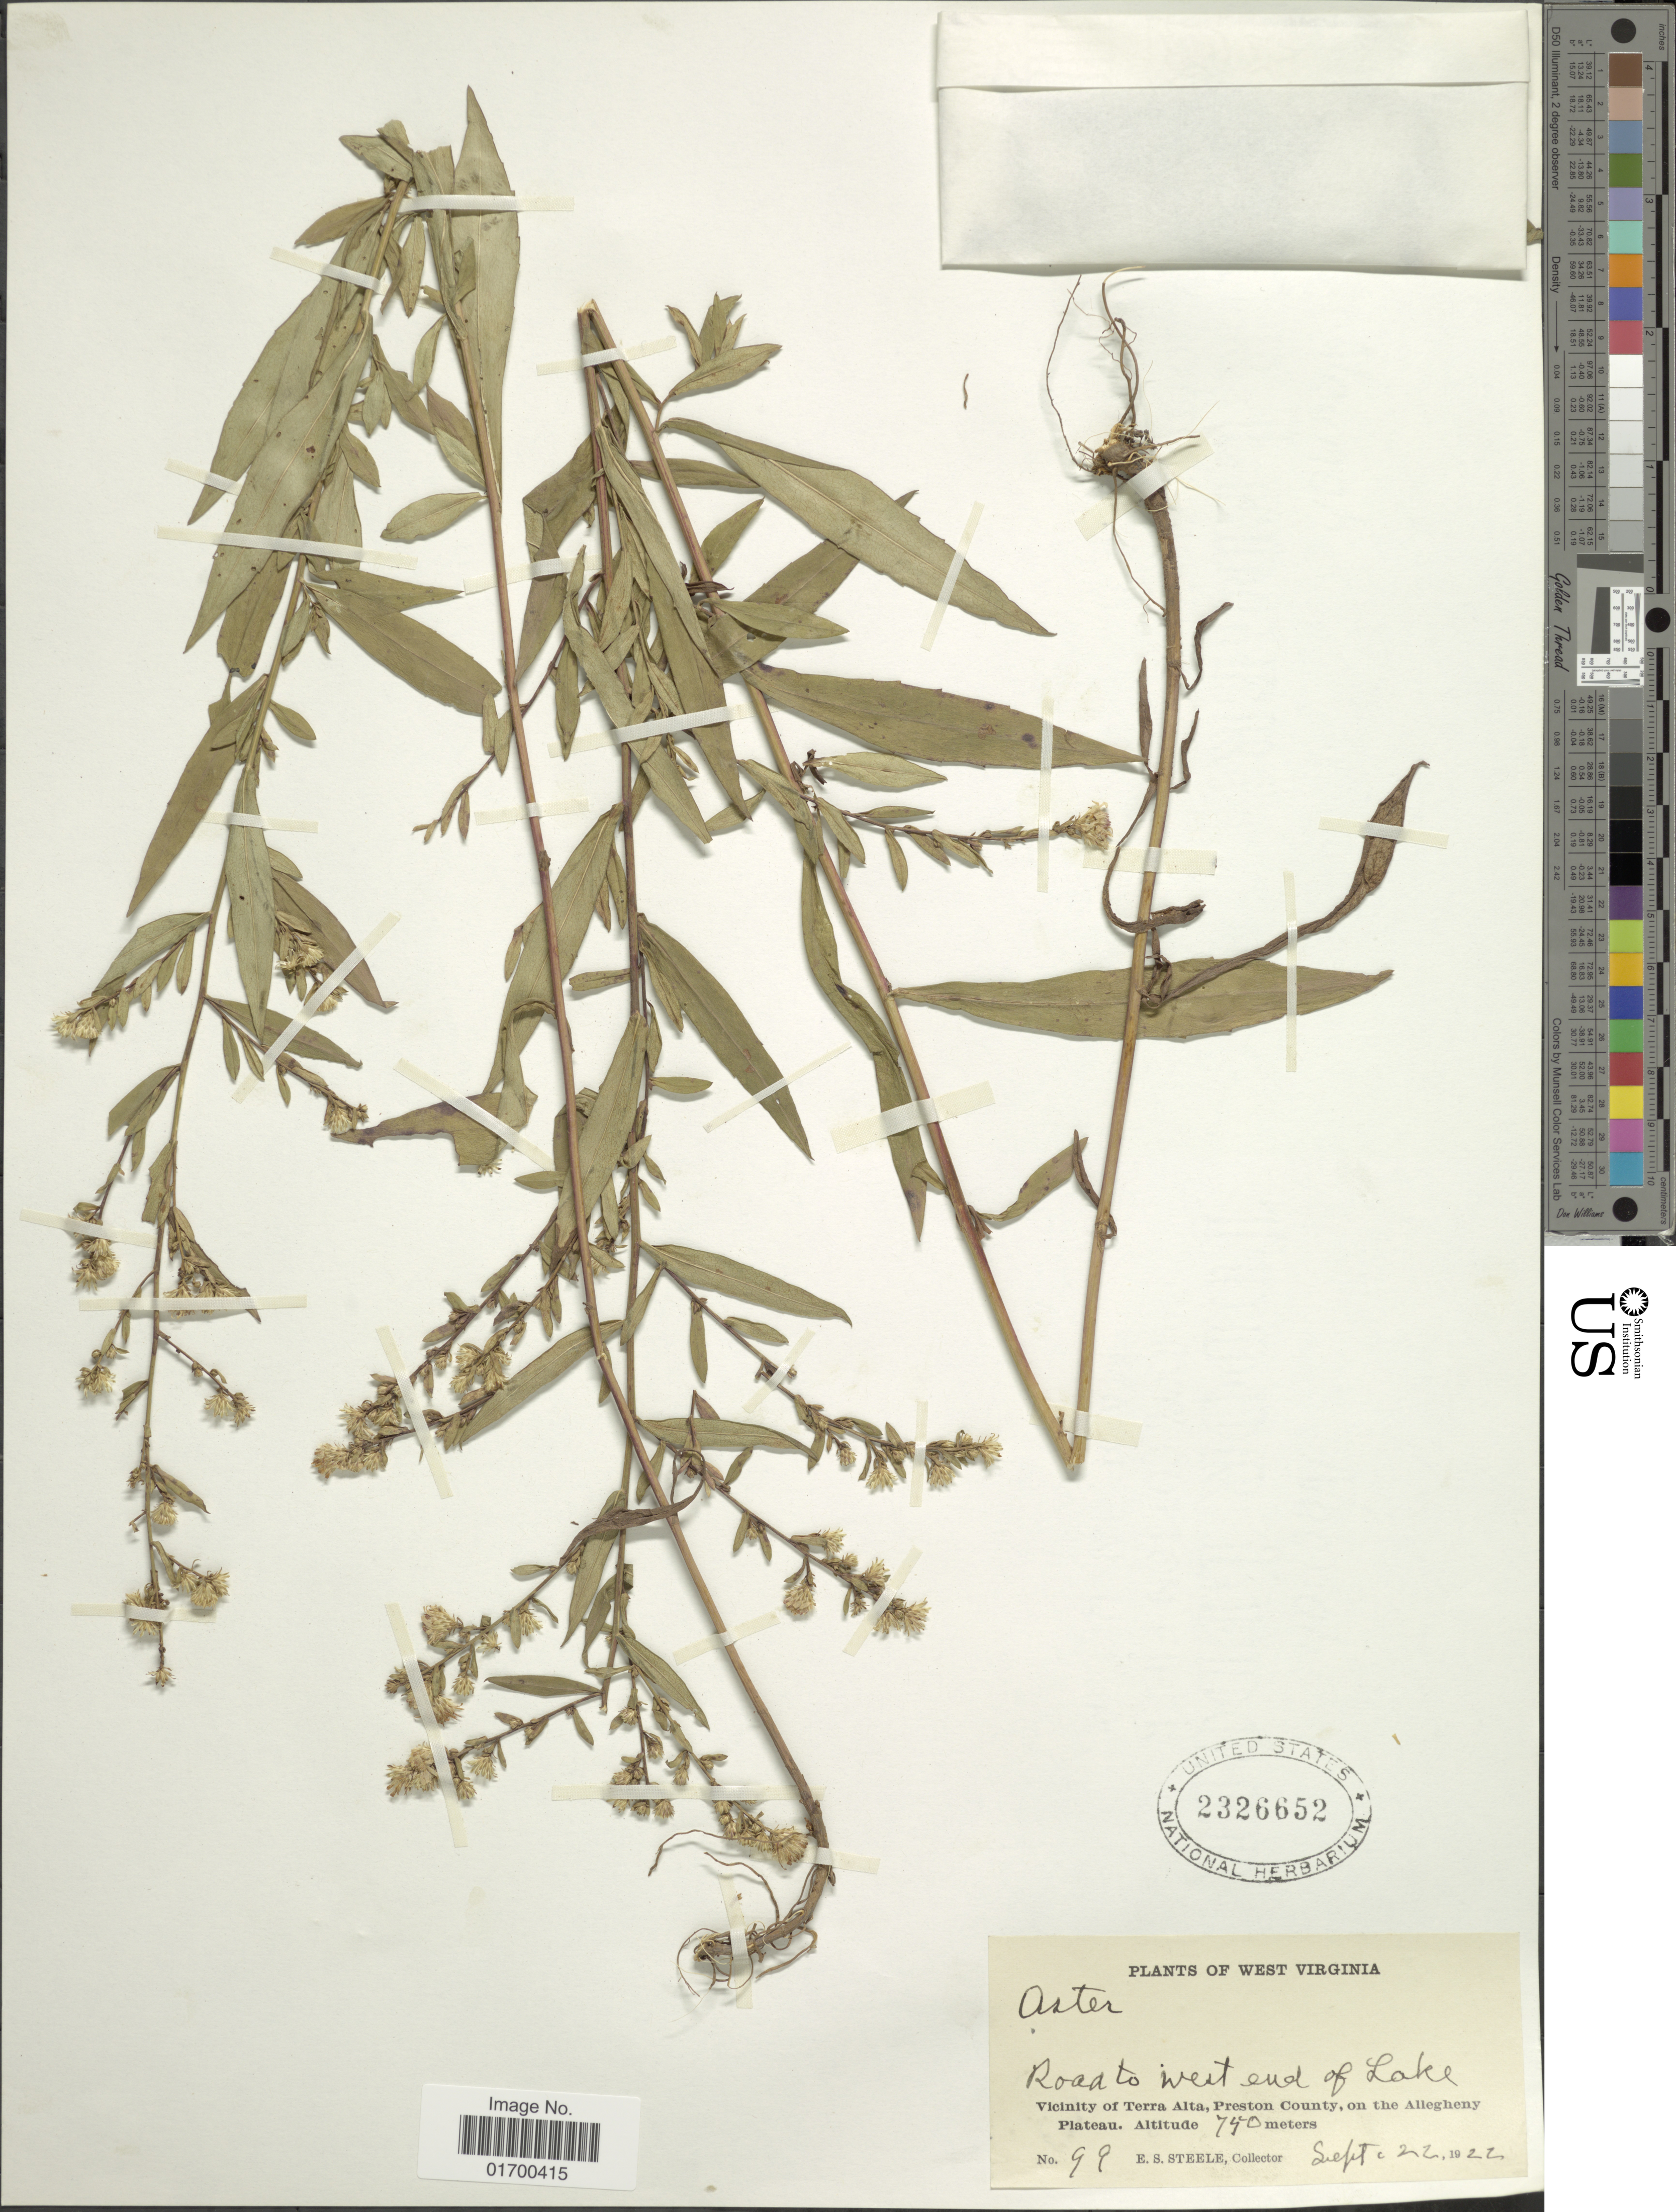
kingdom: Plantae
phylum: Tracheophyta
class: Magnoliopsida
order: Asterales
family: Asteraceae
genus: Symphyotrichum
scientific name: Symphyotrichum lateriflorum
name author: (L.) Á. Löve & D. Löve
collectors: E. Steele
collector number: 99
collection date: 1922-09-22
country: United States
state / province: West Virginia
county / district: Preston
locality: Road to west end of Lake, Vicinity of Terra Alta, Preston County, on the Allegheny Plateau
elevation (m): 750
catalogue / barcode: US 2326652